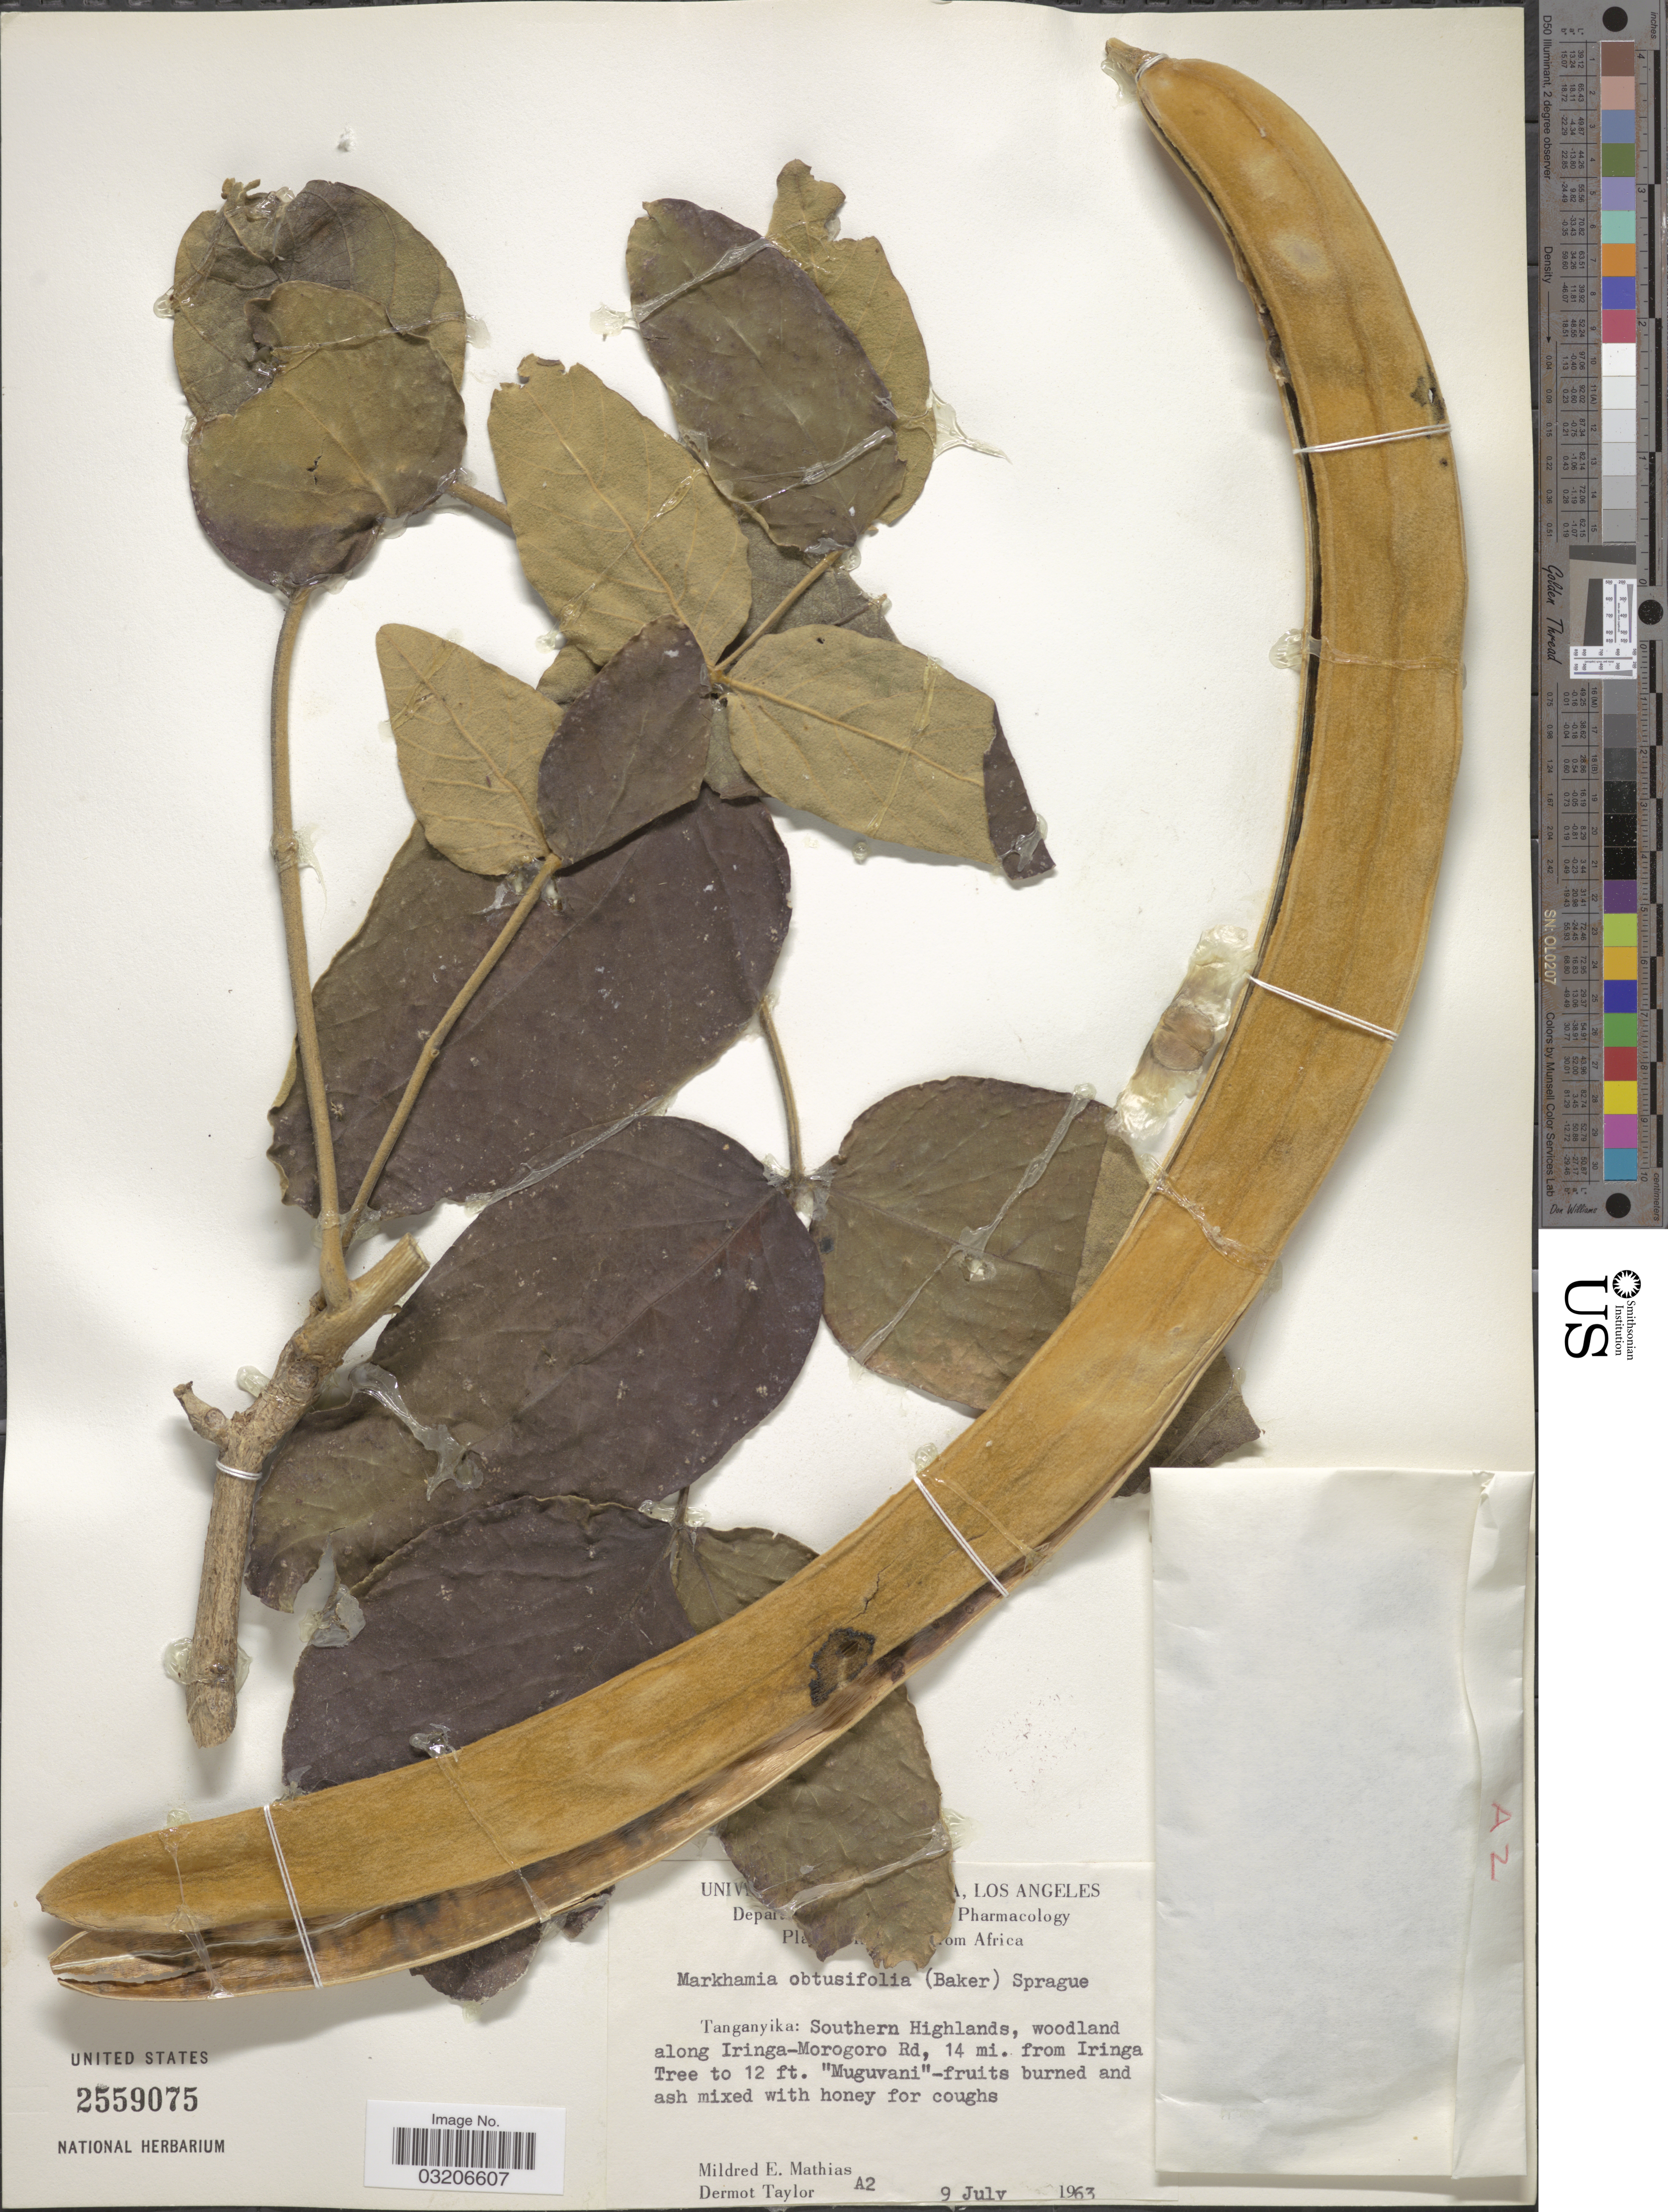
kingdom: Plantae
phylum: Tracheophyta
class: Magnoliopsida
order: Lamiales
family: Bignoniaceae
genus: Markhamia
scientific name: Markhamia obtusifolia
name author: (Baker) Sprague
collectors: M. E. Mathias & D. Taylor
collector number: A2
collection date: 1963-07-09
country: Tanzania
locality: Tanganyika: Southern Highlands, woodland along Iringa-Morogoro Rd, 14 mi. from Iringa Tree to 12 ft.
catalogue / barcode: US 2559075